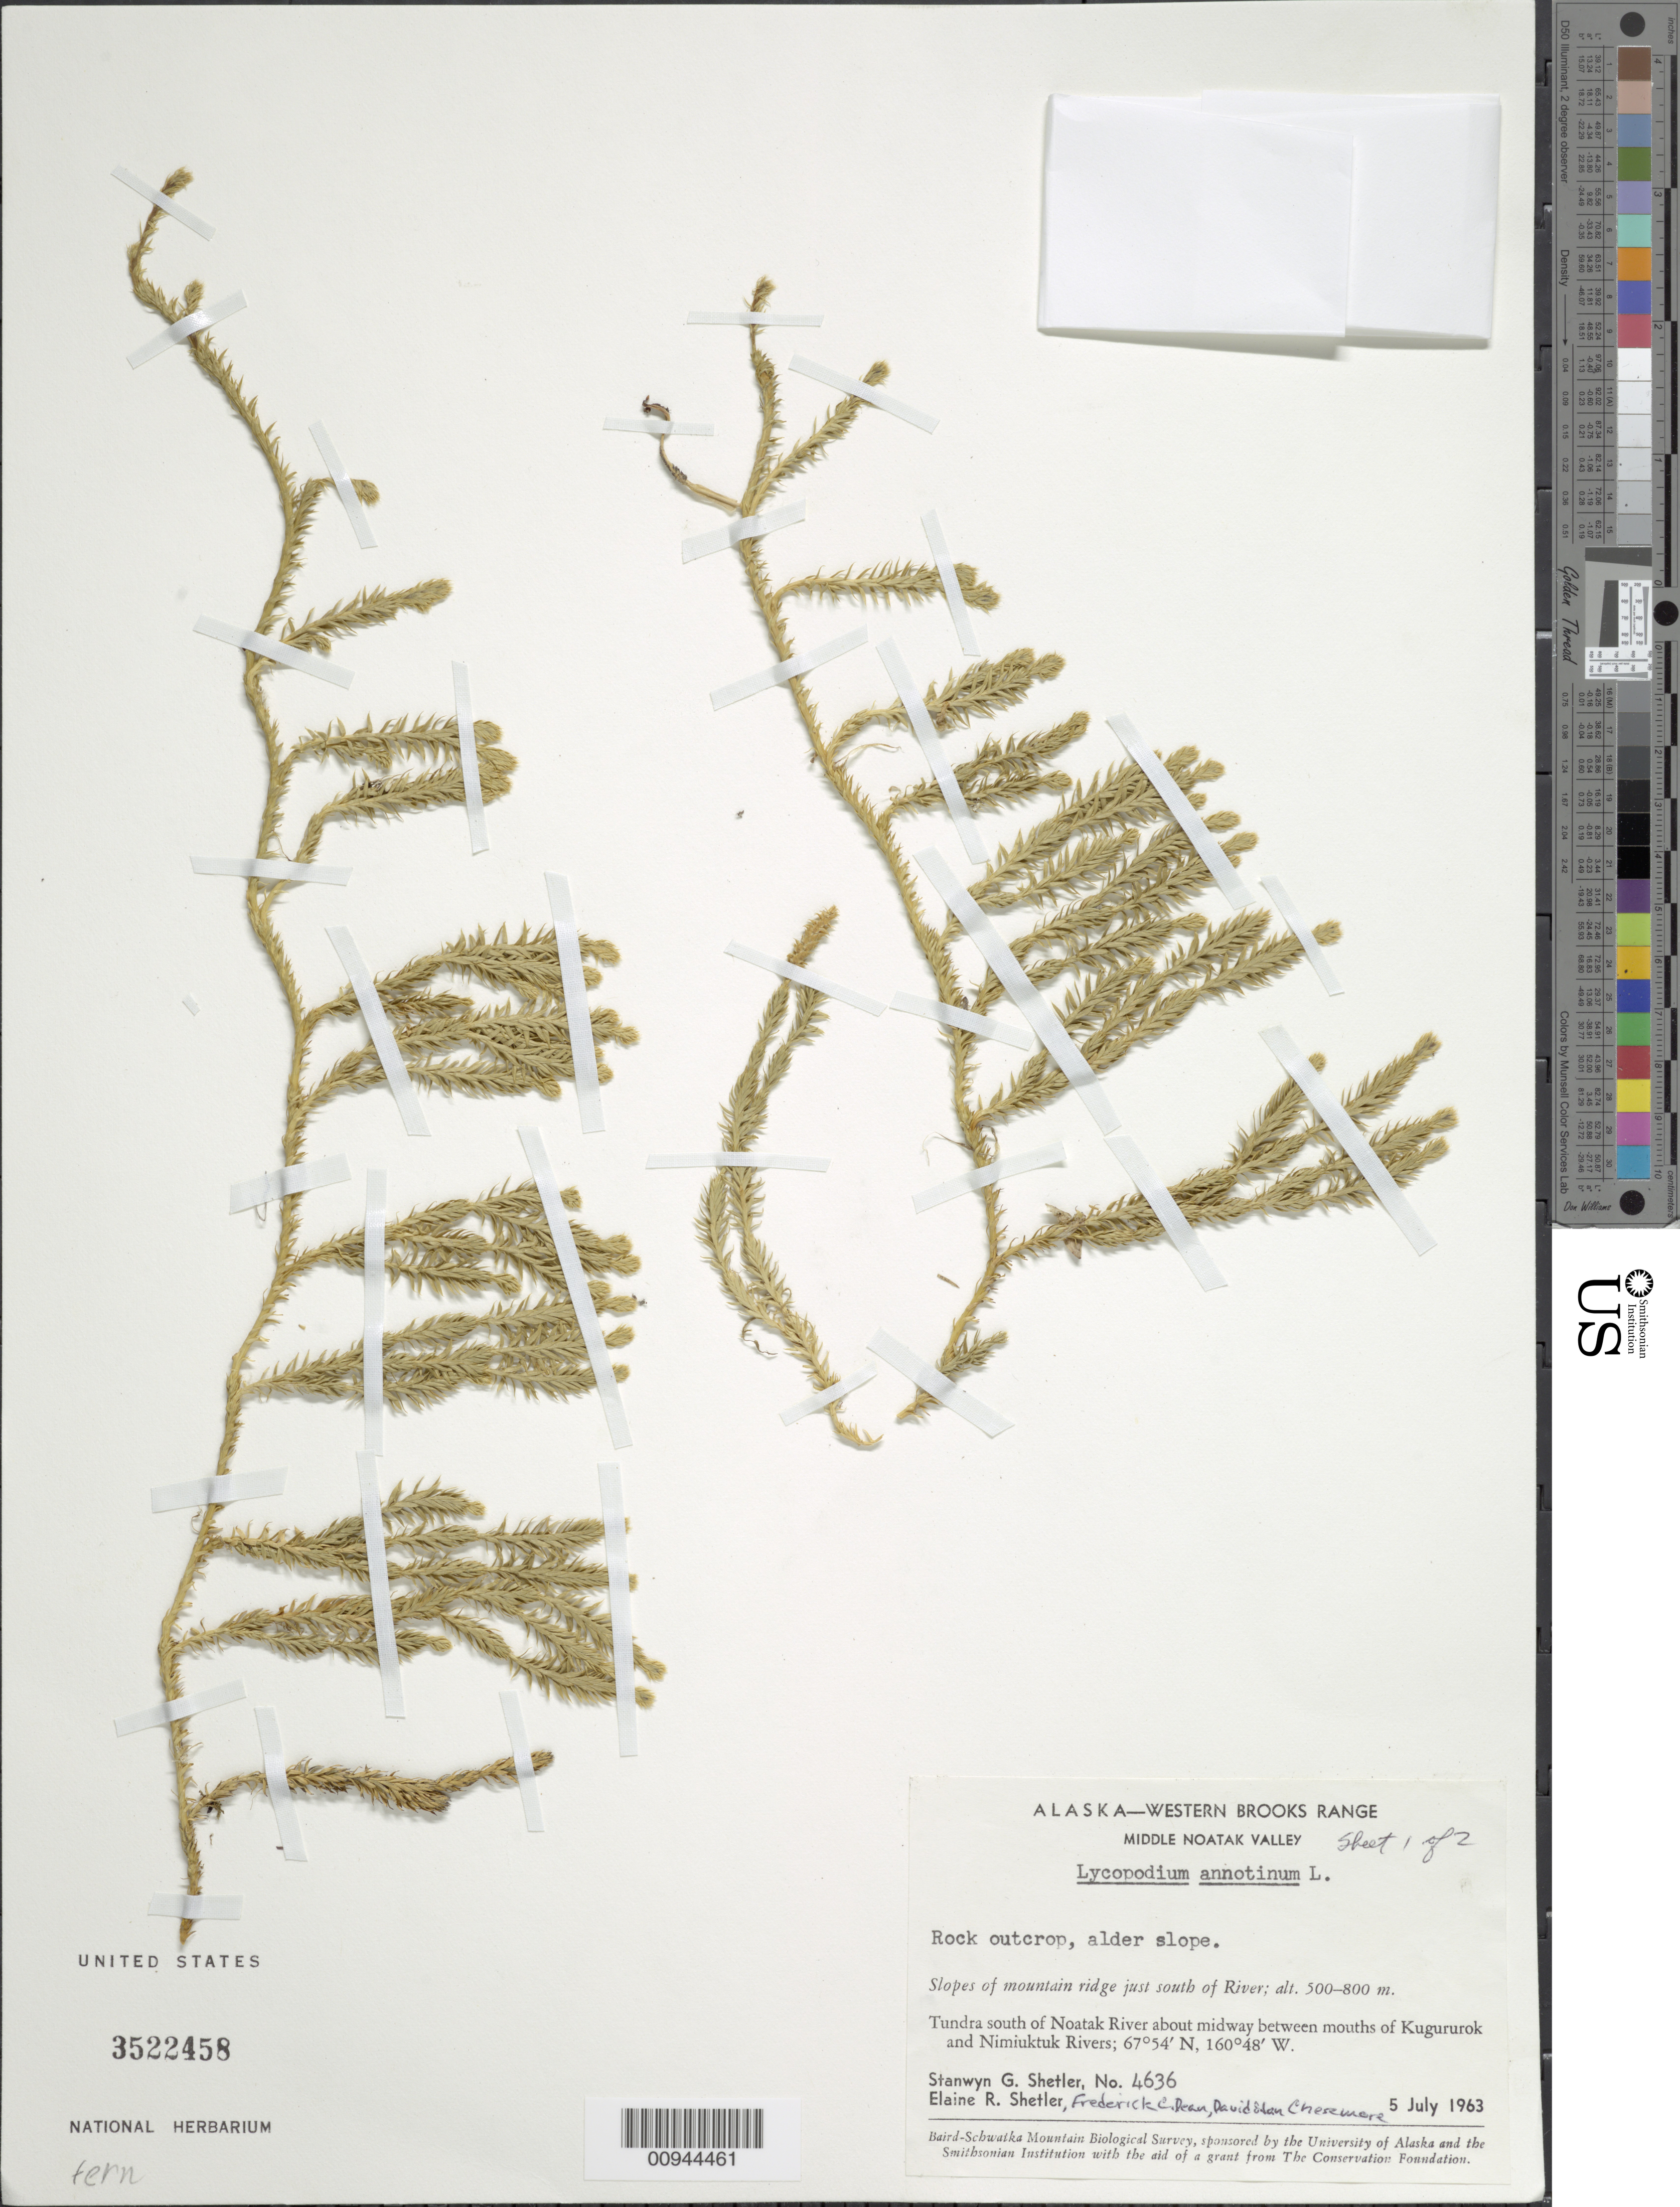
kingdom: Plantae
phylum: Tracheophyta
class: Lycopodiopsida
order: Lycopodiales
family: Lycopodiaceae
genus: Spinulum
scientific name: Spinulum annotinum subsp. annotinum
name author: (L.) A. Haines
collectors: S. Shetler, E. R. Shetler, F. C. Dean, D. Chesemore & J. Chesemore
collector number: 4636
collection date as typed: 05 Jul 1963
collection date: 1963-07-05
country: United States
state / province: Alaska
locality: S of Noatak River about midway between mouths of Kugururok and Nimiuktuk Rivers. Western Brooks Range, Middle Noatak Valley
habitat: Tundra. Slopes of mountain ridge just south of River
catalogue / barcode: US 3522458